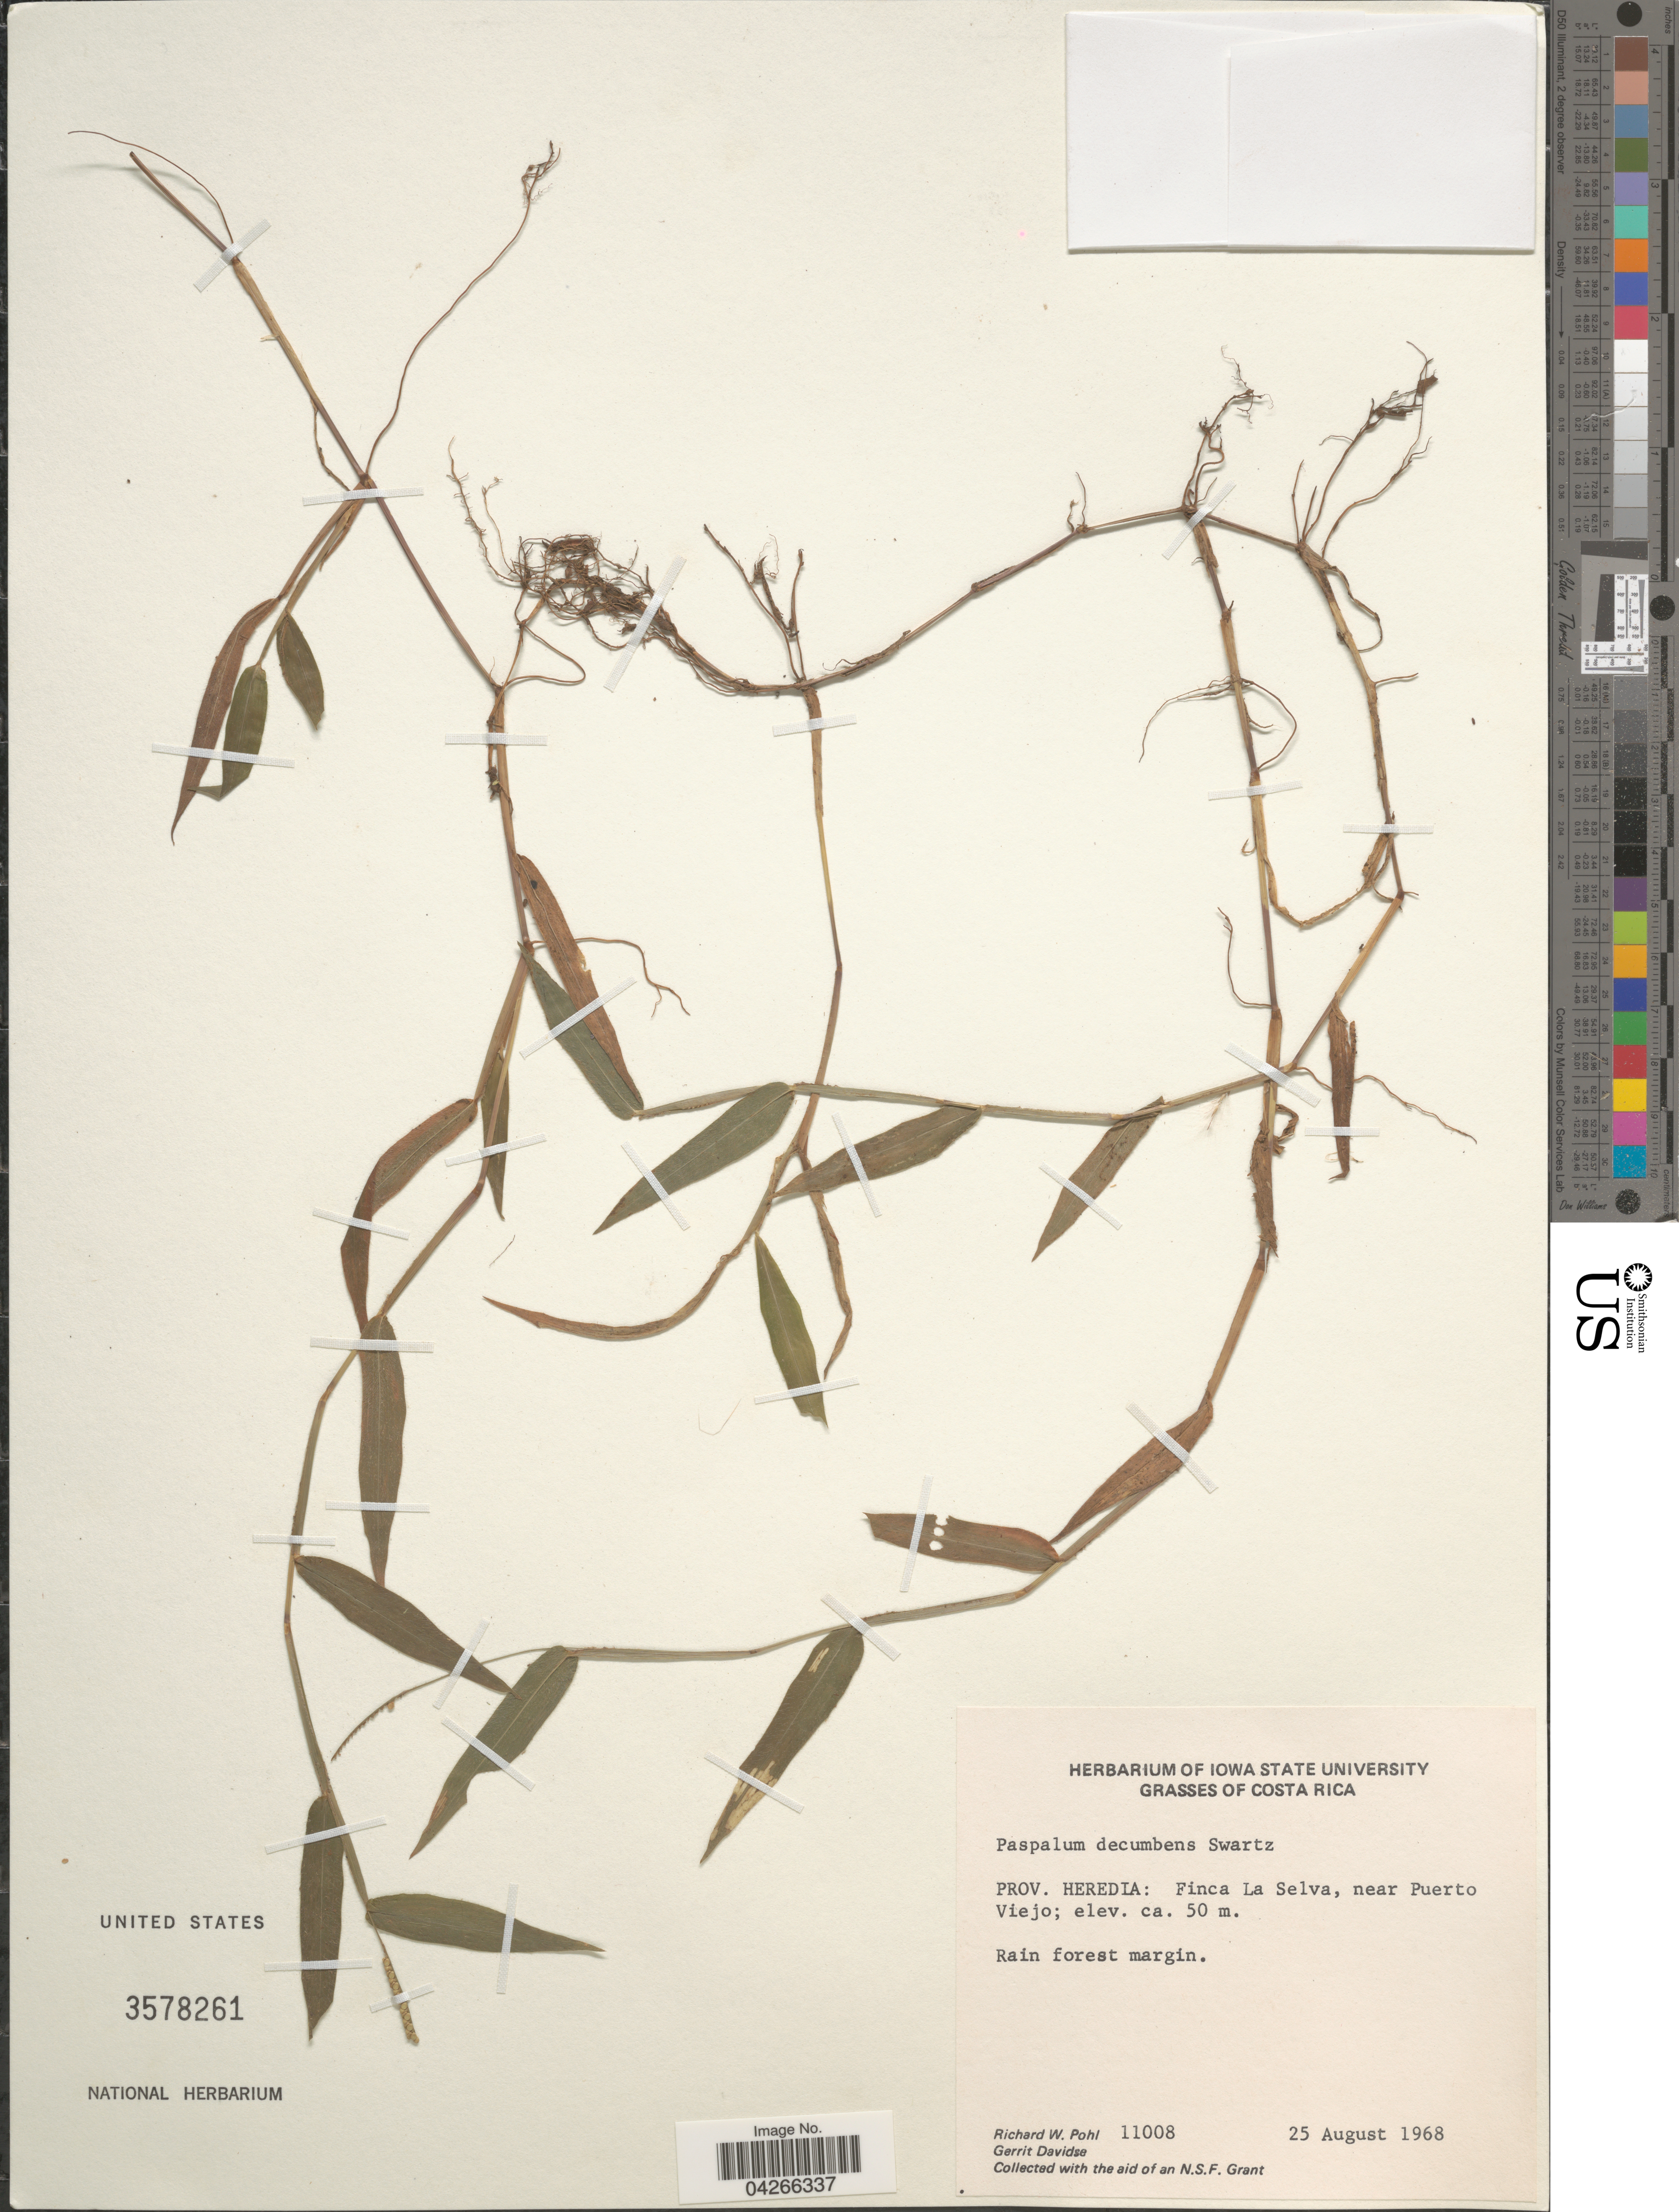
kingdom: Plantae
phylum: Tracheophyta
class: Liliopsida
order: Poales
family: Poaceae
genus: Paspalum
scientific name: Paspalum decumbens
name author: Sw.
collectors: R. W. Pohl & G. Davidse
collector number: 11008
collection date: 1968-08-25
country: Costa Rica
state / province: Heredia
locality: Finca La Selva, near Puerto Viejo.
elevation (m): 50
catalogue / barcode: US 3578261